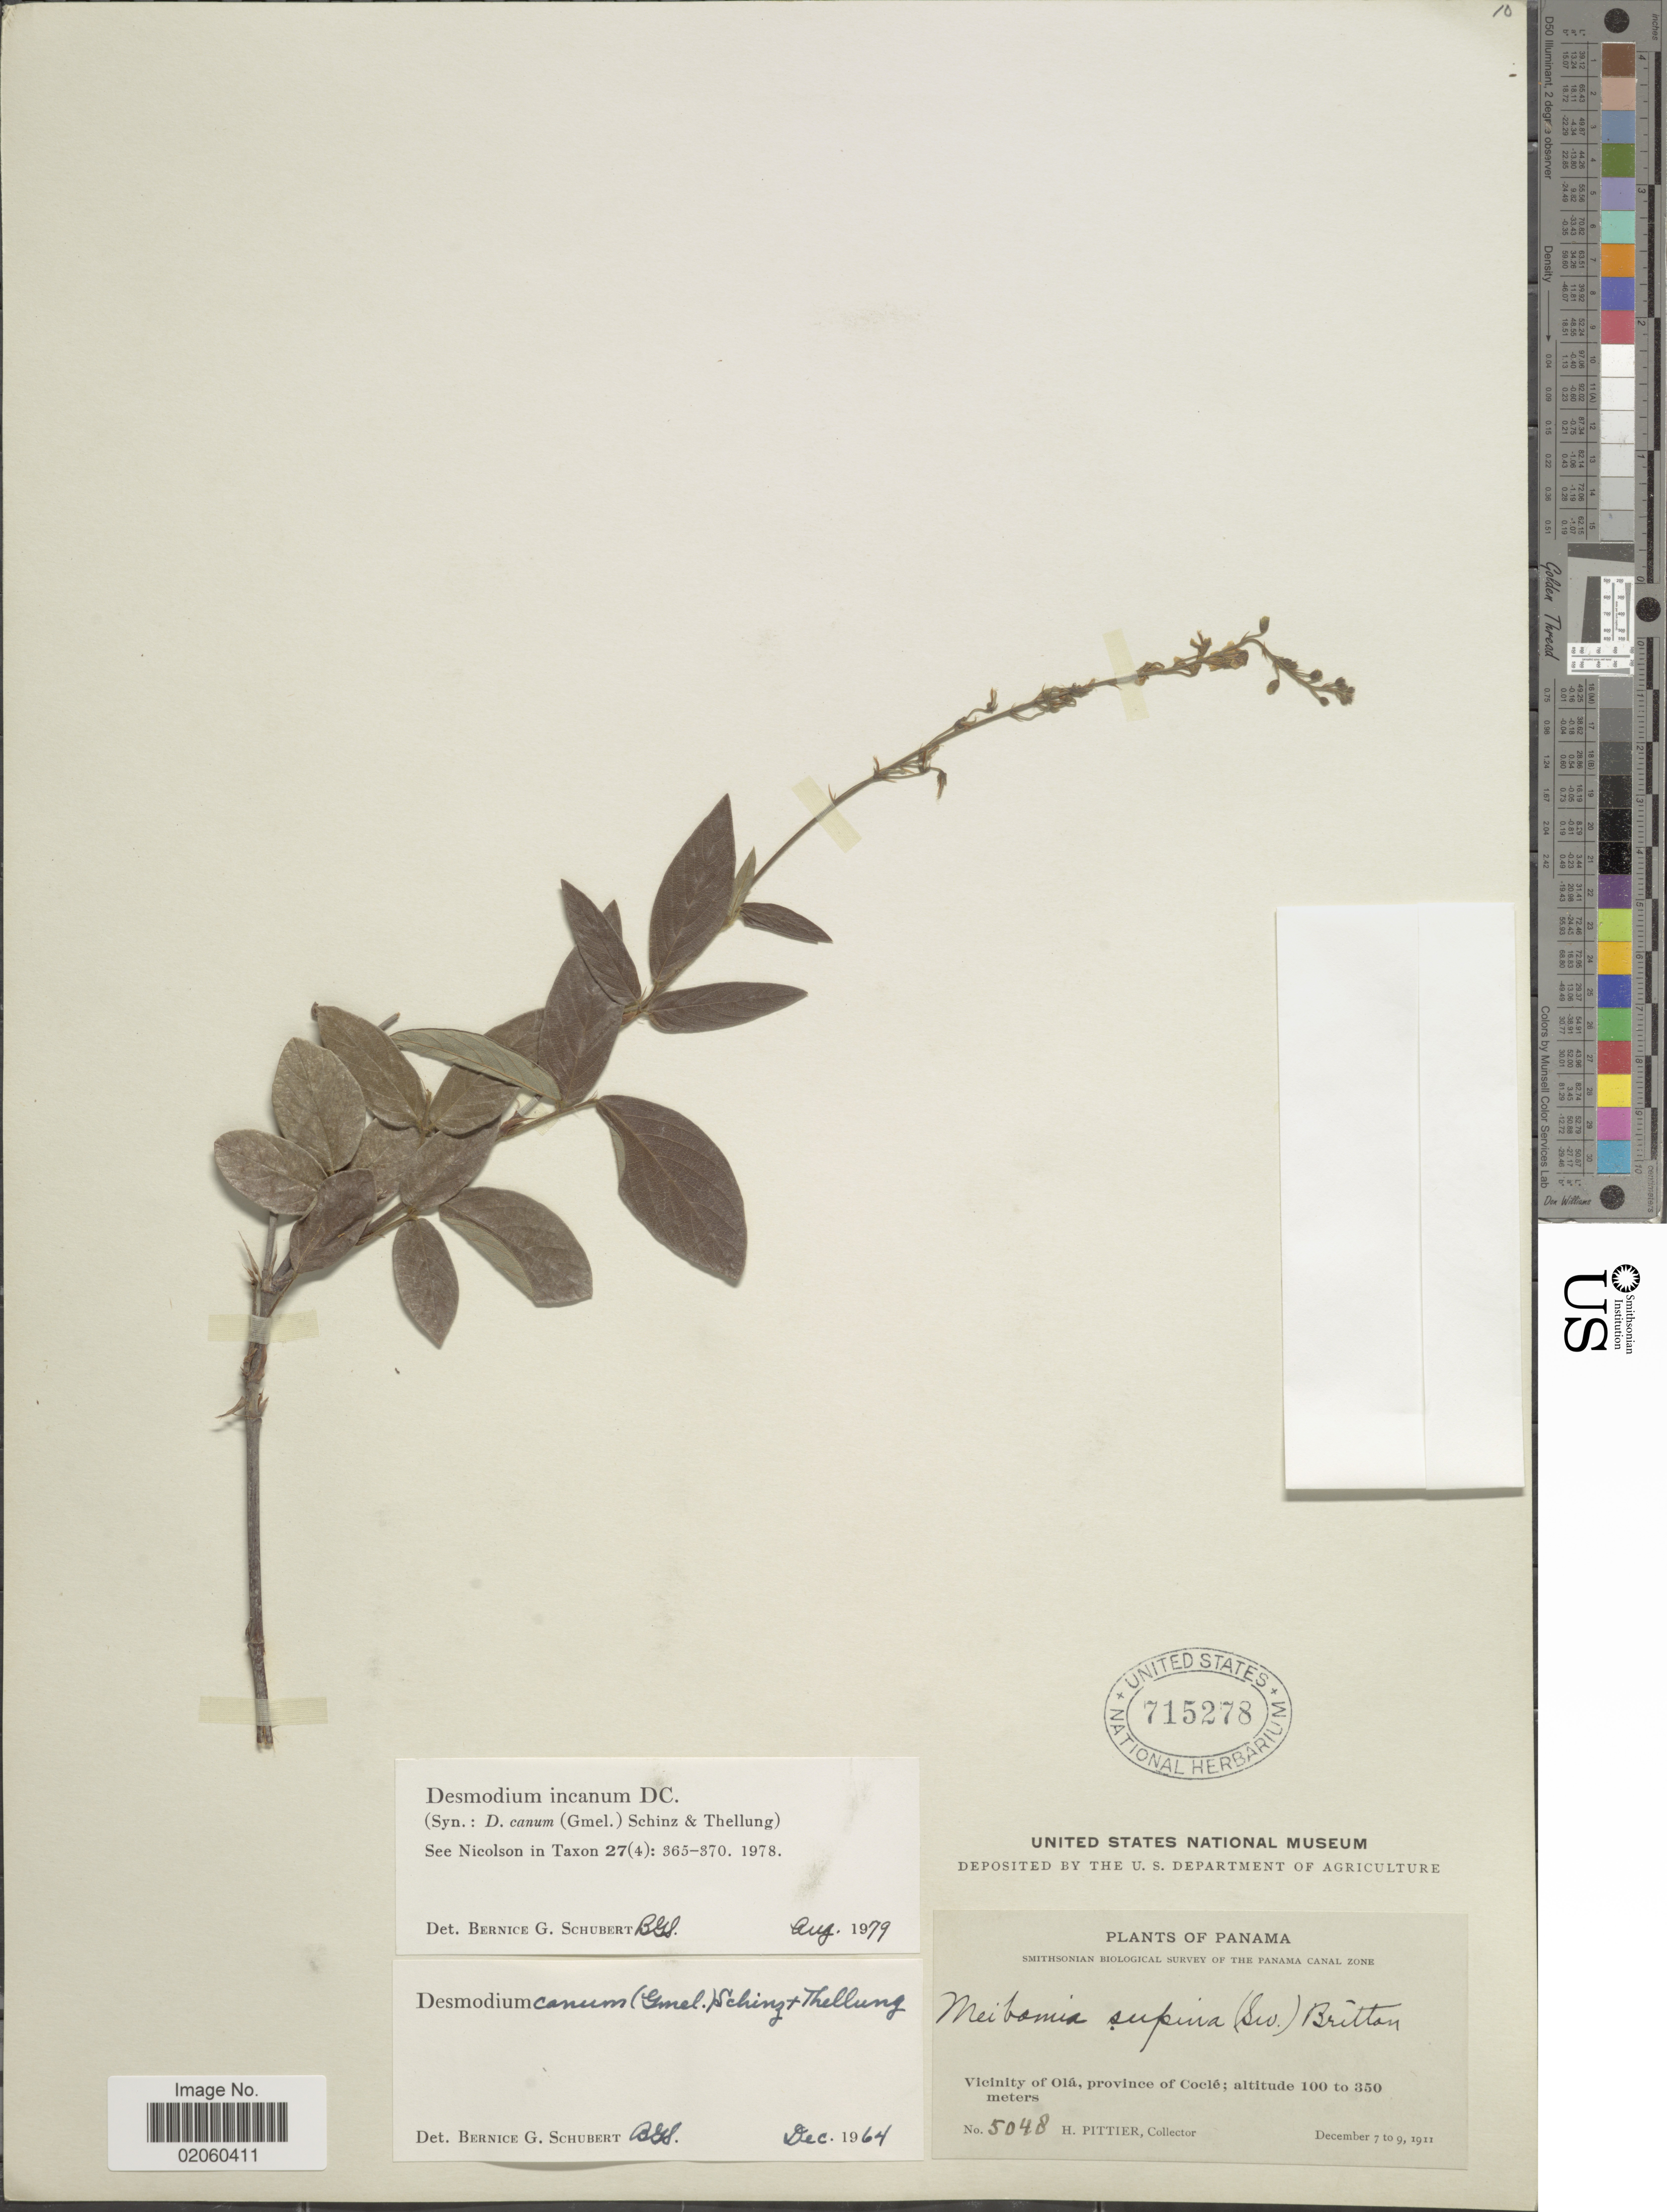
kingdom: Plantae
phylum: Tracheophyta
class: Magnoliopsida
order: Fabales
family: Fabaceae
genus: Desmodium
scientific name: Desmodium incanum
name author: (Sw.) DC.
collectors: H. F. Pittier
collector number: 5048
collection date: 1911-12-07/1911-12-09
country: Panama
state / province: Coclé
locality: Vicinity of Ola, province of Cocle, Panama Canal Zone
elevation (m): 100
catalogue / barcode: US 715278